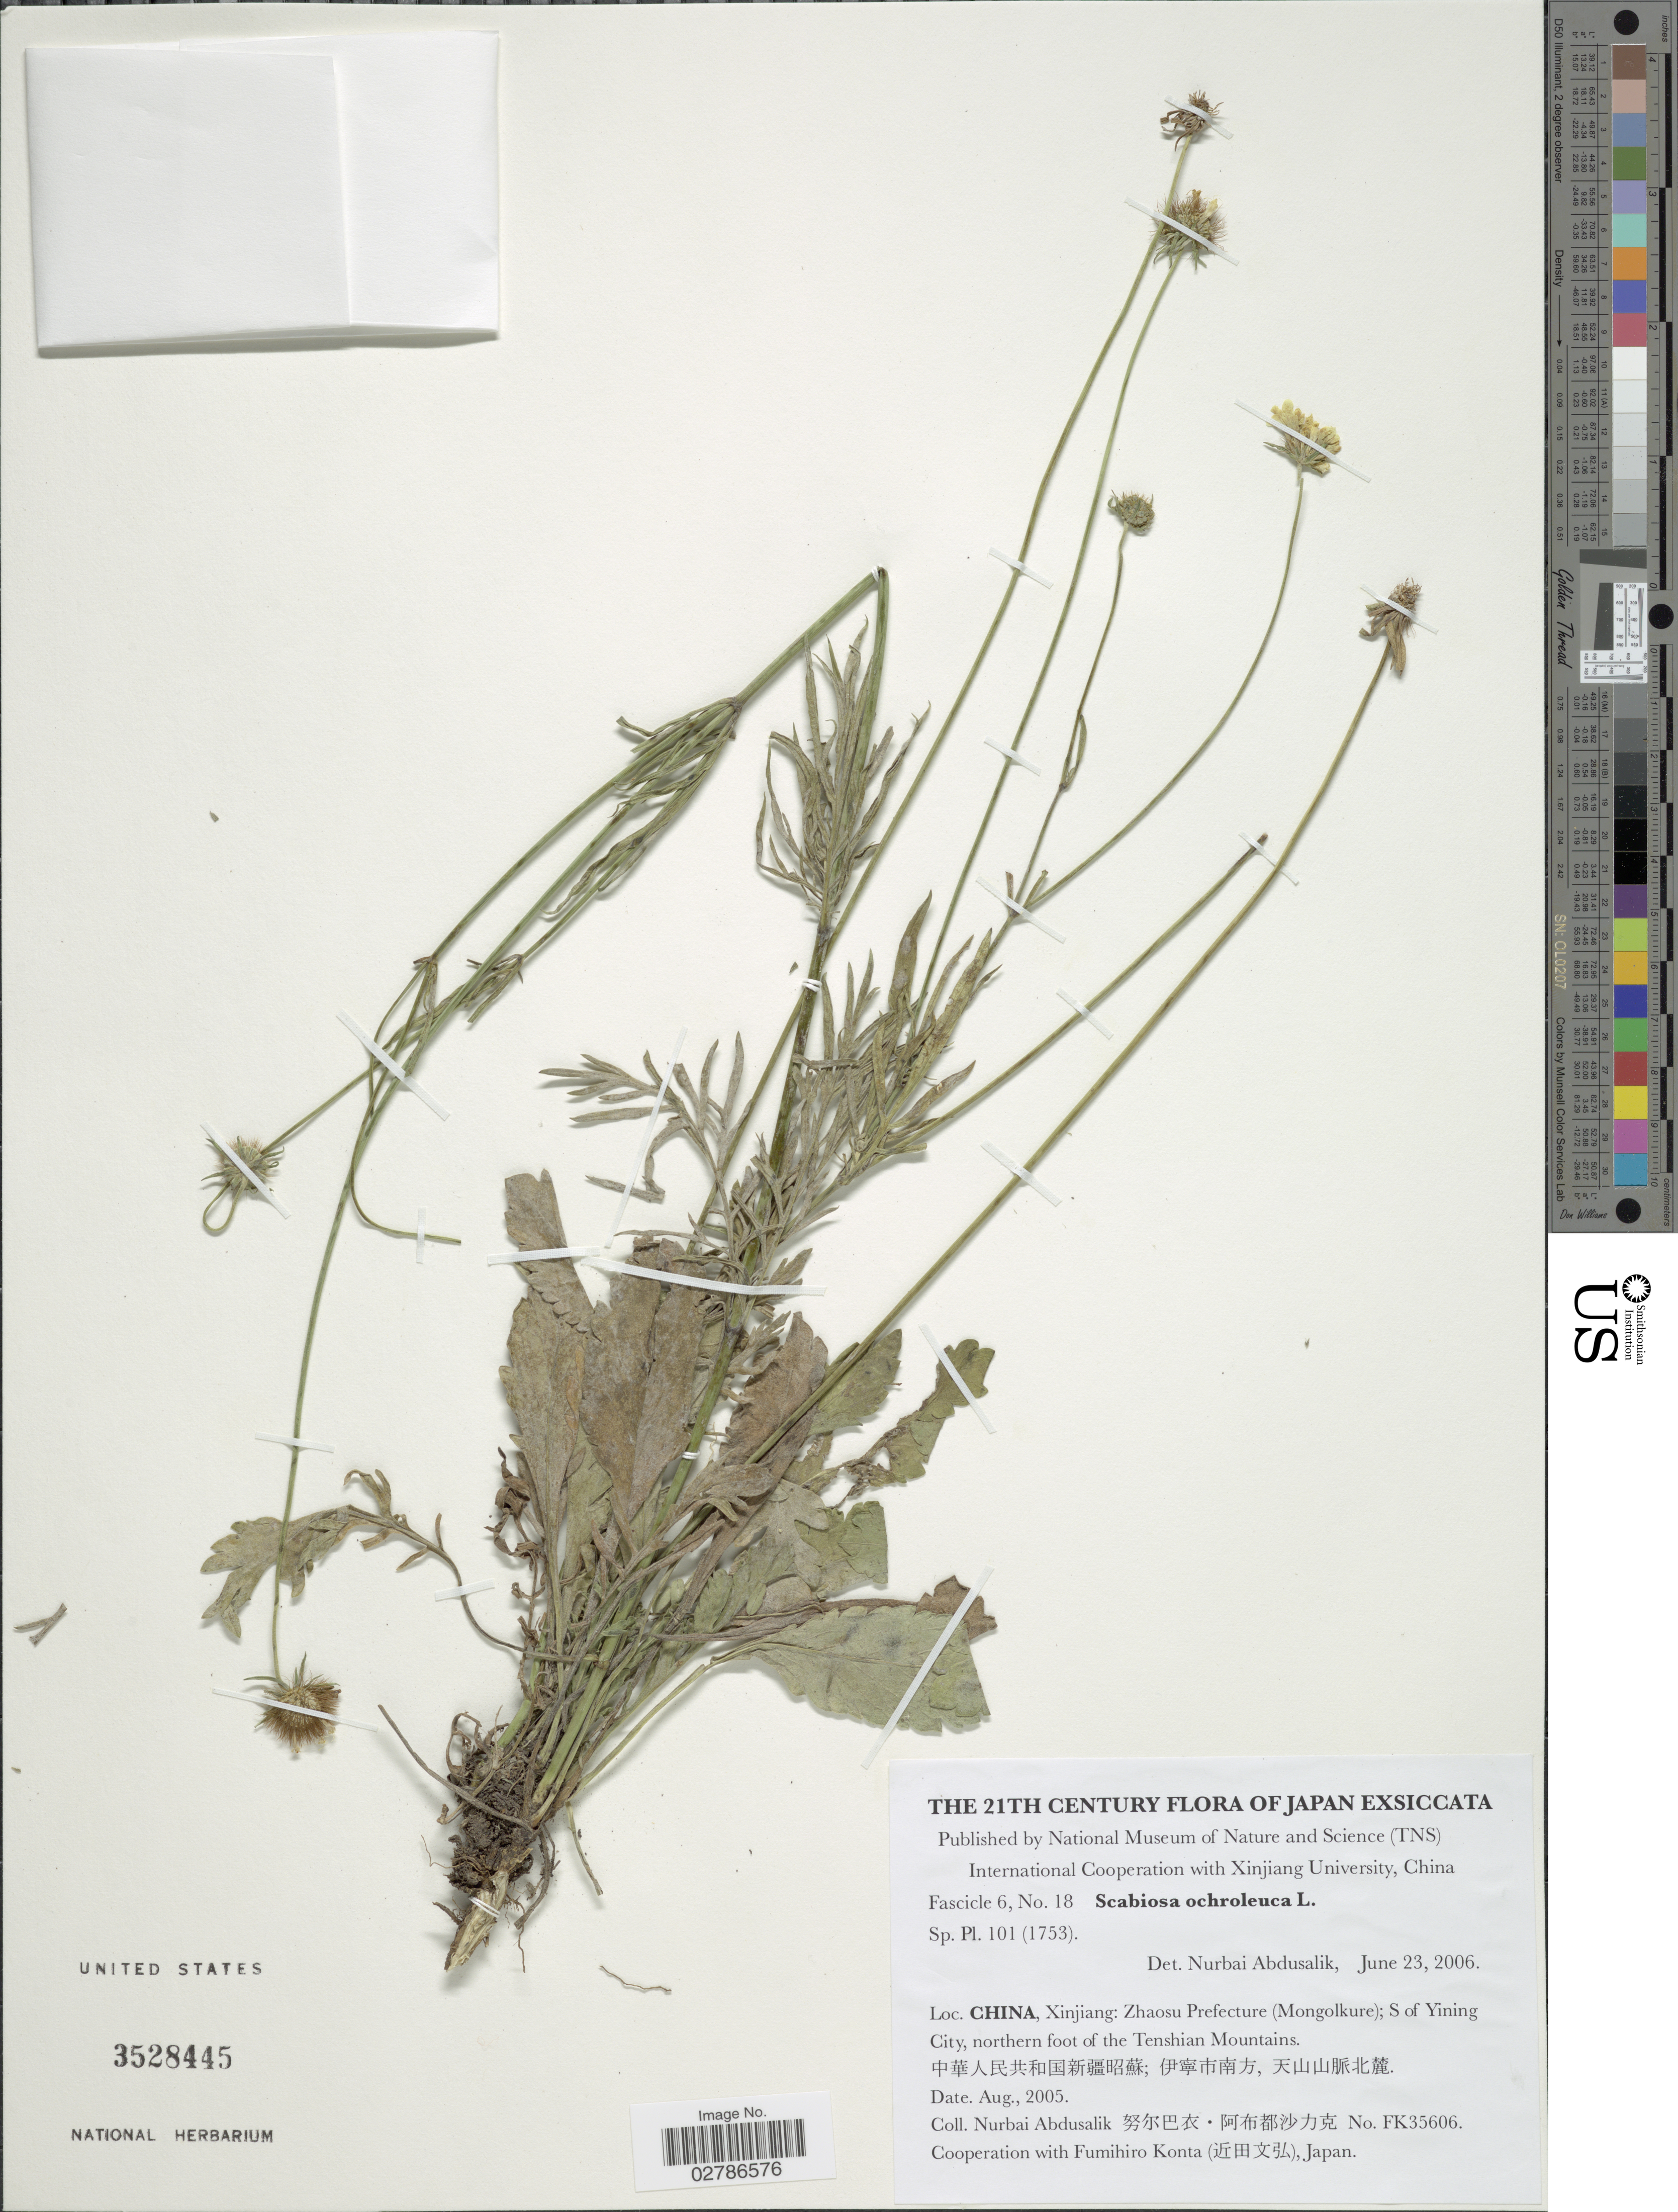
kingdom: Plantae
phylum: Tracheophyta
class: Magnoliopsida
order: Dipsacales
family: Caprifoliaceae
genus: Scabiosa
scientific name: Scabiosa ochroleuca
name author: L.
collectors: N. Abdusalik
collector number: FK35606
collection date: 2005-08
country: China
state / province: Xinjiang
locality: Zhaosu Prefecture (Mongolkure); S of Yining City, northern foot of the Tenshian Mountains.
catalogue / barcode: US 3528445